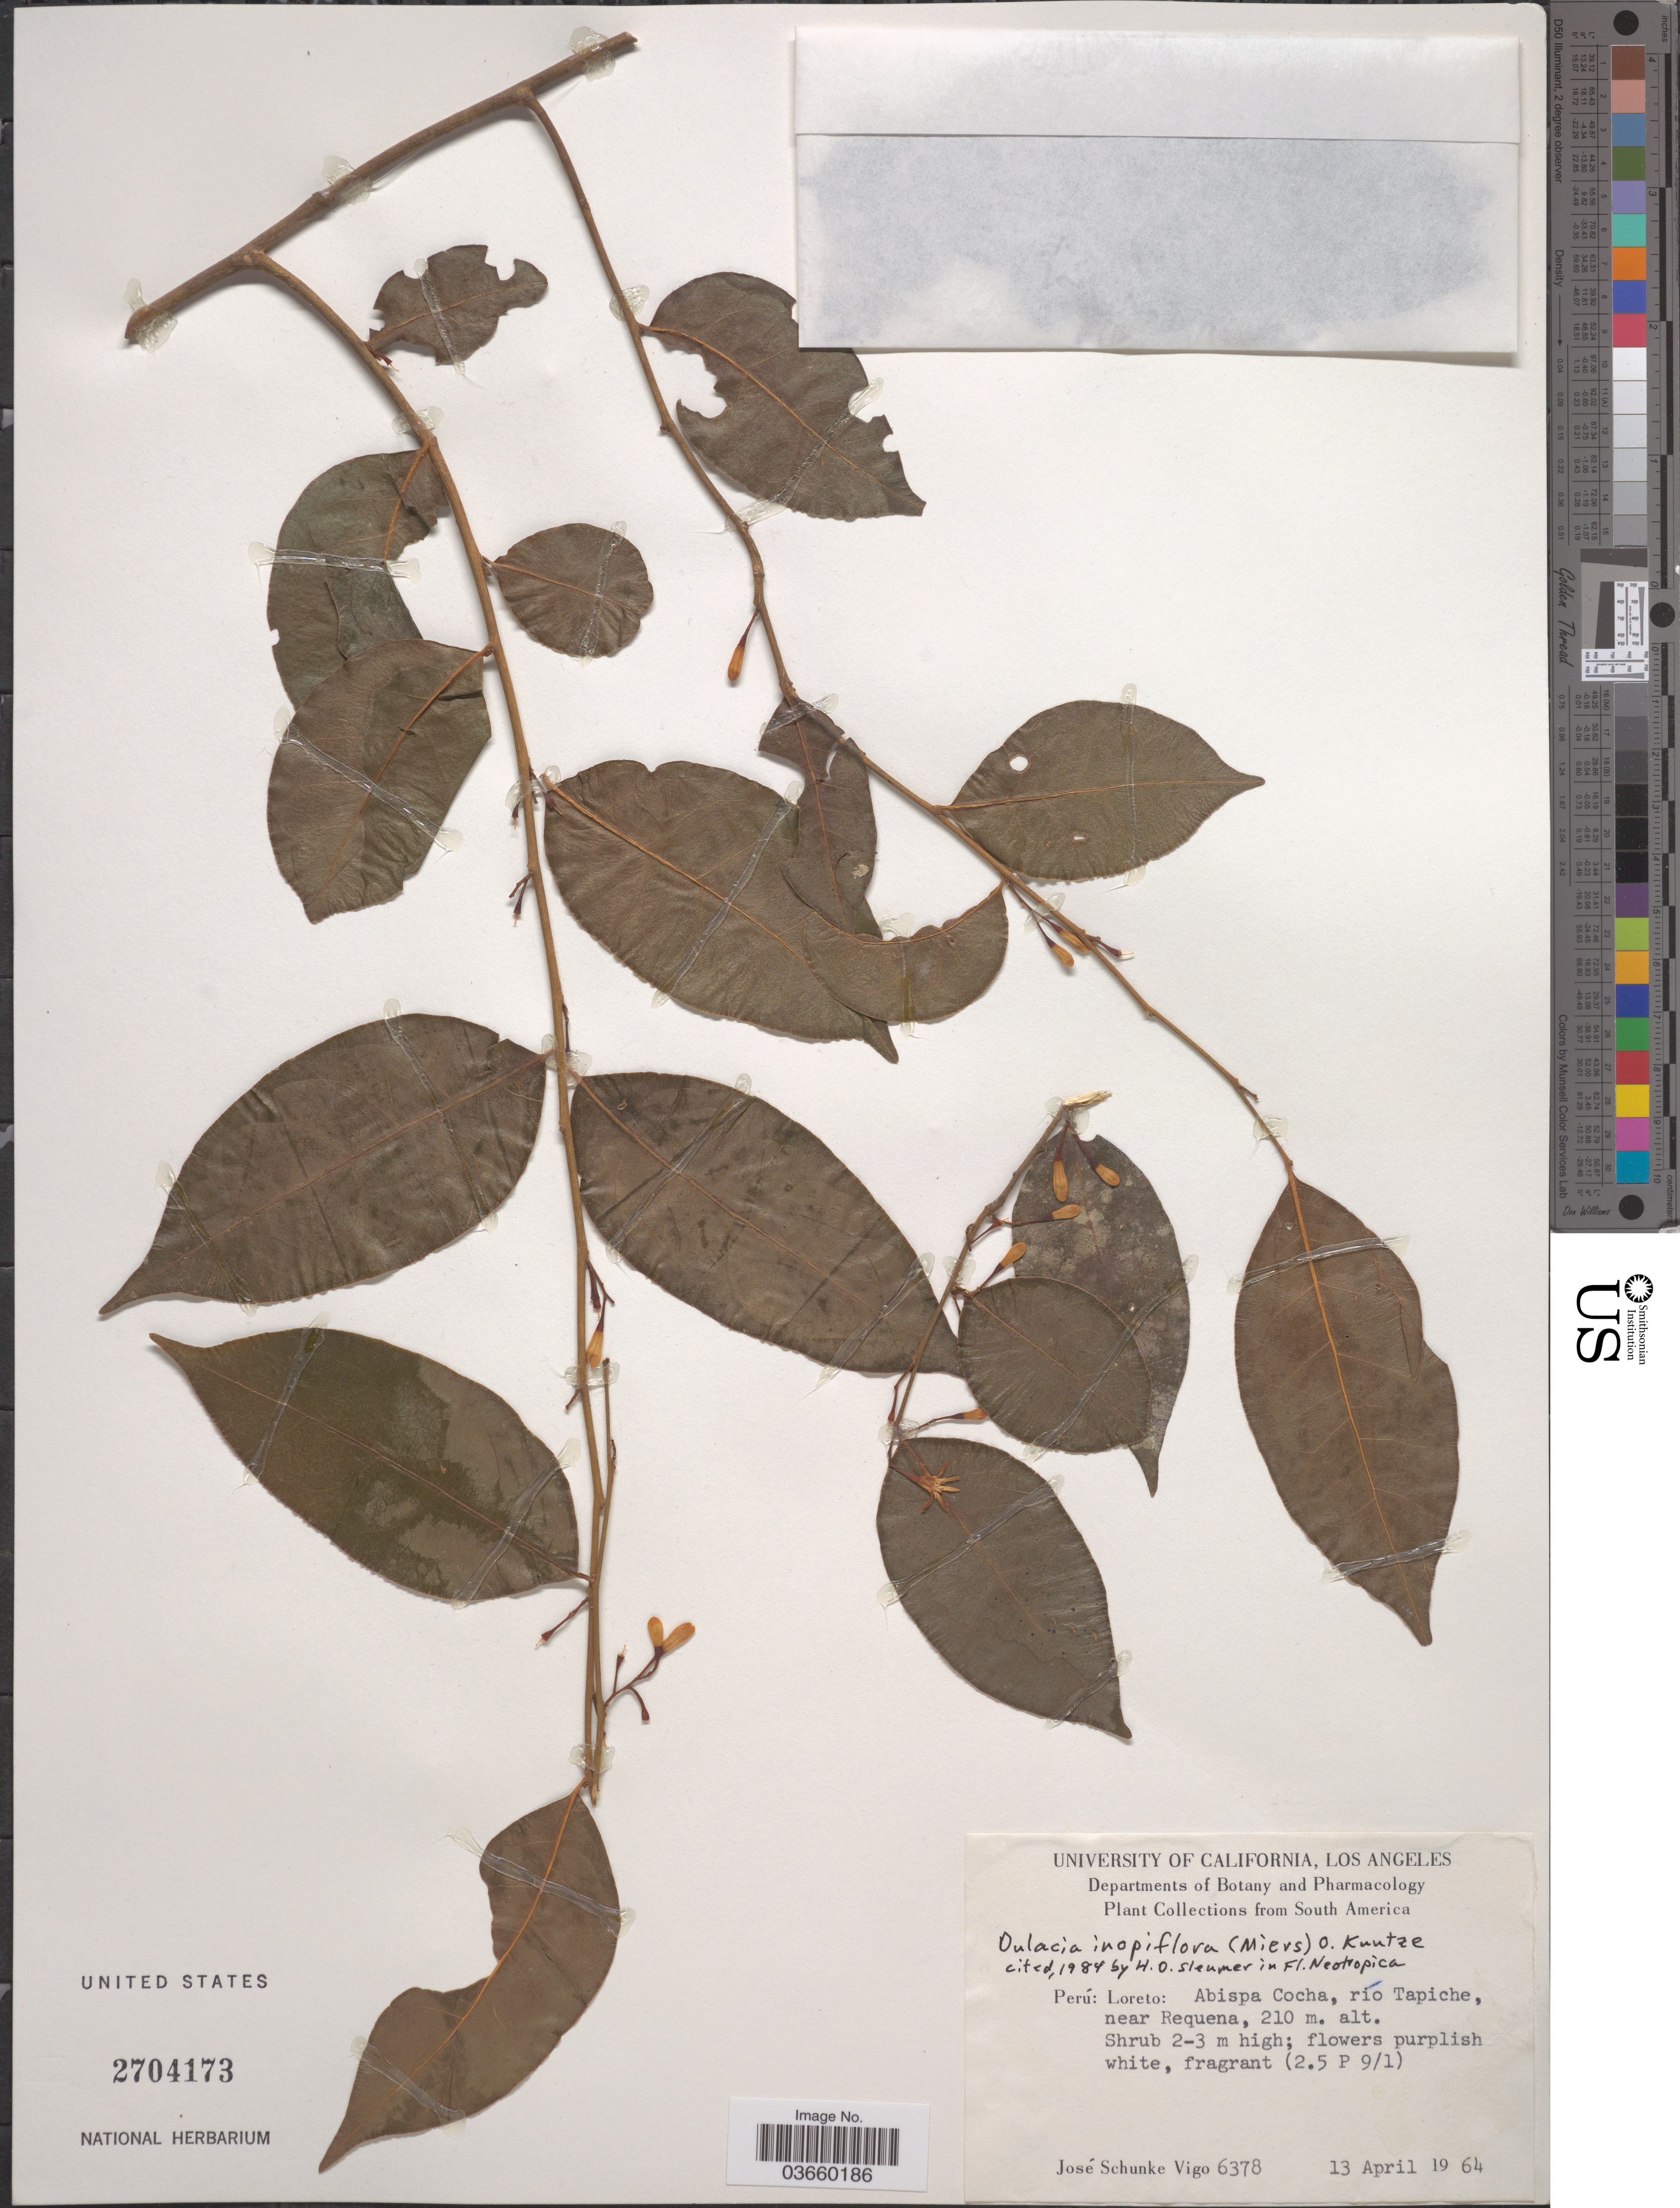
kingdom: Plantae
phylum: Tracheophyta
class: Magnoliopsida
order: Santalales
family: Olacaceae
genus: Dulacia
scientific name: Dulacia inopiflora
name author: (Miers) Kuntze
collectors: J. Schunke Vigo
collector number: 6378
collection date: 1964-04-13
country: Peru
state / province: Loreto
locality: Abispa Cocha, río Tapiche, near Requena.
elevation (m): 210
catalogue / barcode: US 2704173